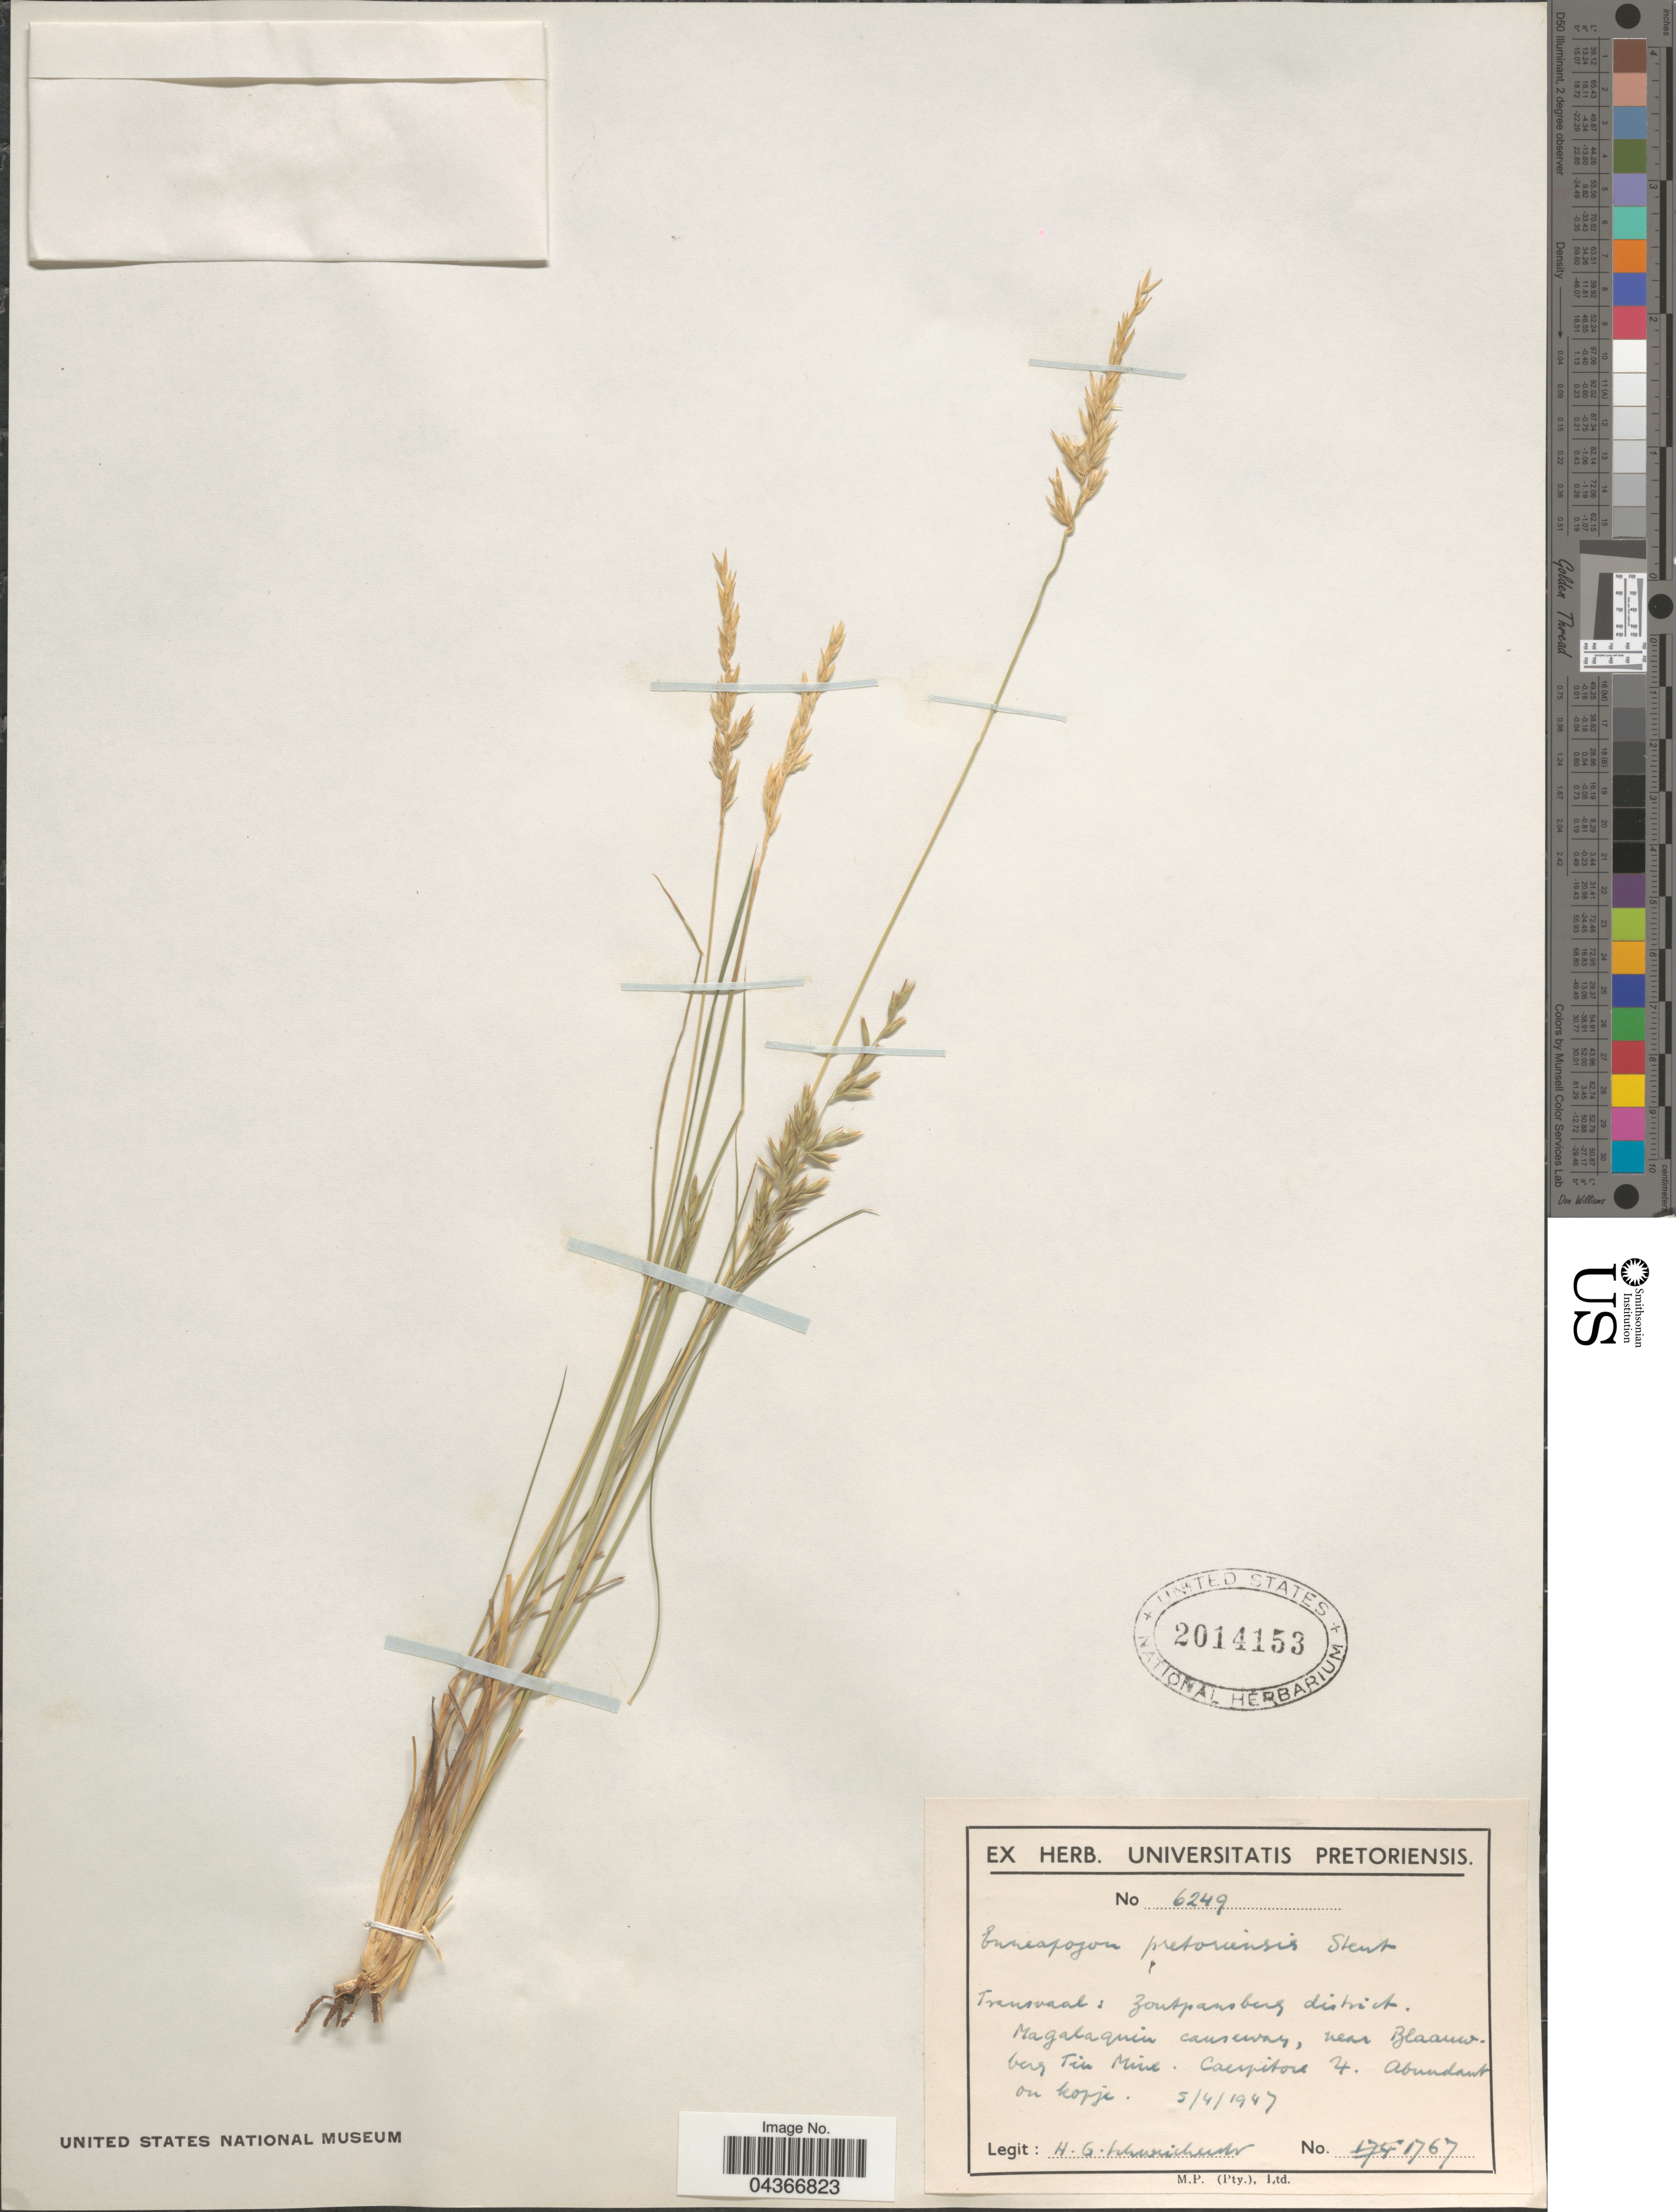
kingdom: Plantae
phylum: Tracheophyta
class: Liliopsida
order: Poales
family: Poaceae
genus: Enneapogon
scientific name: Enneapogon pretoriensis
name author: Stent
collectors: H. Schweickerdt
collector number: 1767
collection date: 1947-04-05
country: South Africa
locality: Transvaal: Zoutspansberg district. Magalaquin causeway, near Blaauwberg Tin Mine.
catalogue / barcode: US 2014153